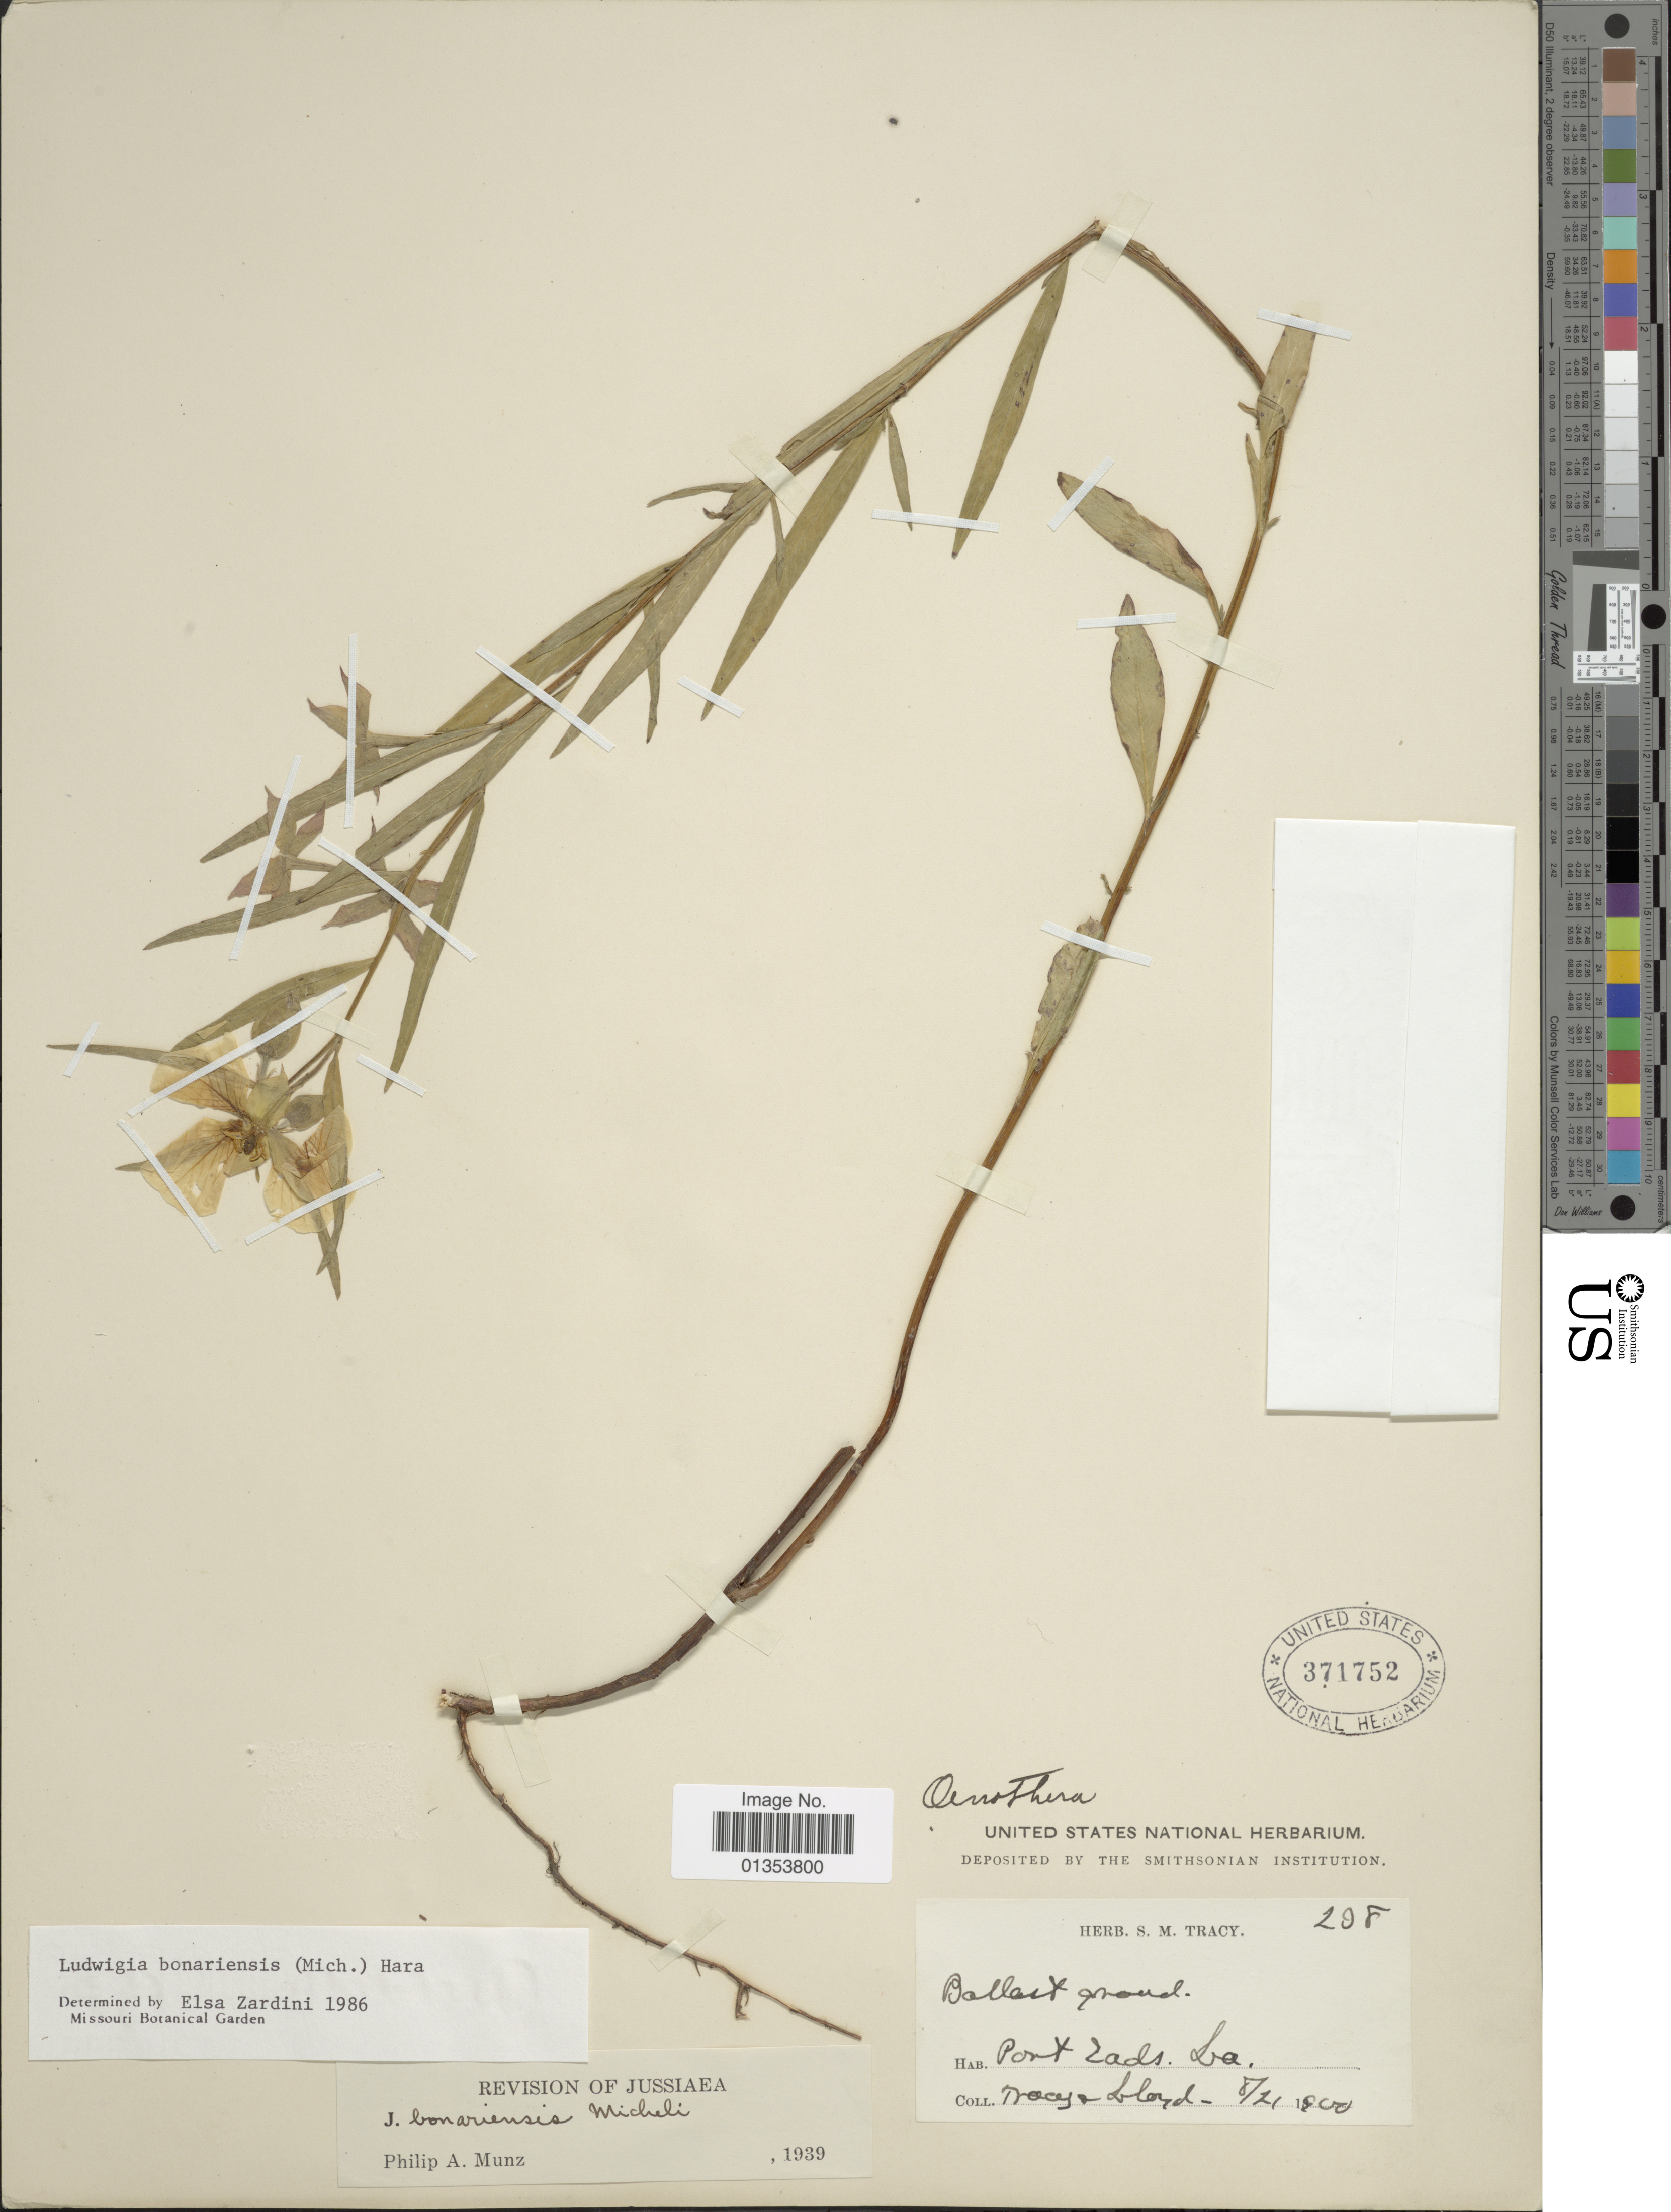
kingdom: Plantae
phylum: Tracheophyta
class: Magnoliopsida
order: Myrtales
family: Onagraceae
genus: Ludwigia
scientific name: Ludwigia bonariensis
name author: (Micheli) H. Hara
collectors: S. M. Tracy & -- Lloyd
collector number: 298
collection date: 1900-08-21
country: United States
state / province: Louisiana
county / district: Plaquemines Parish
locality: Port Eads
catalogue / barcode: US 371752